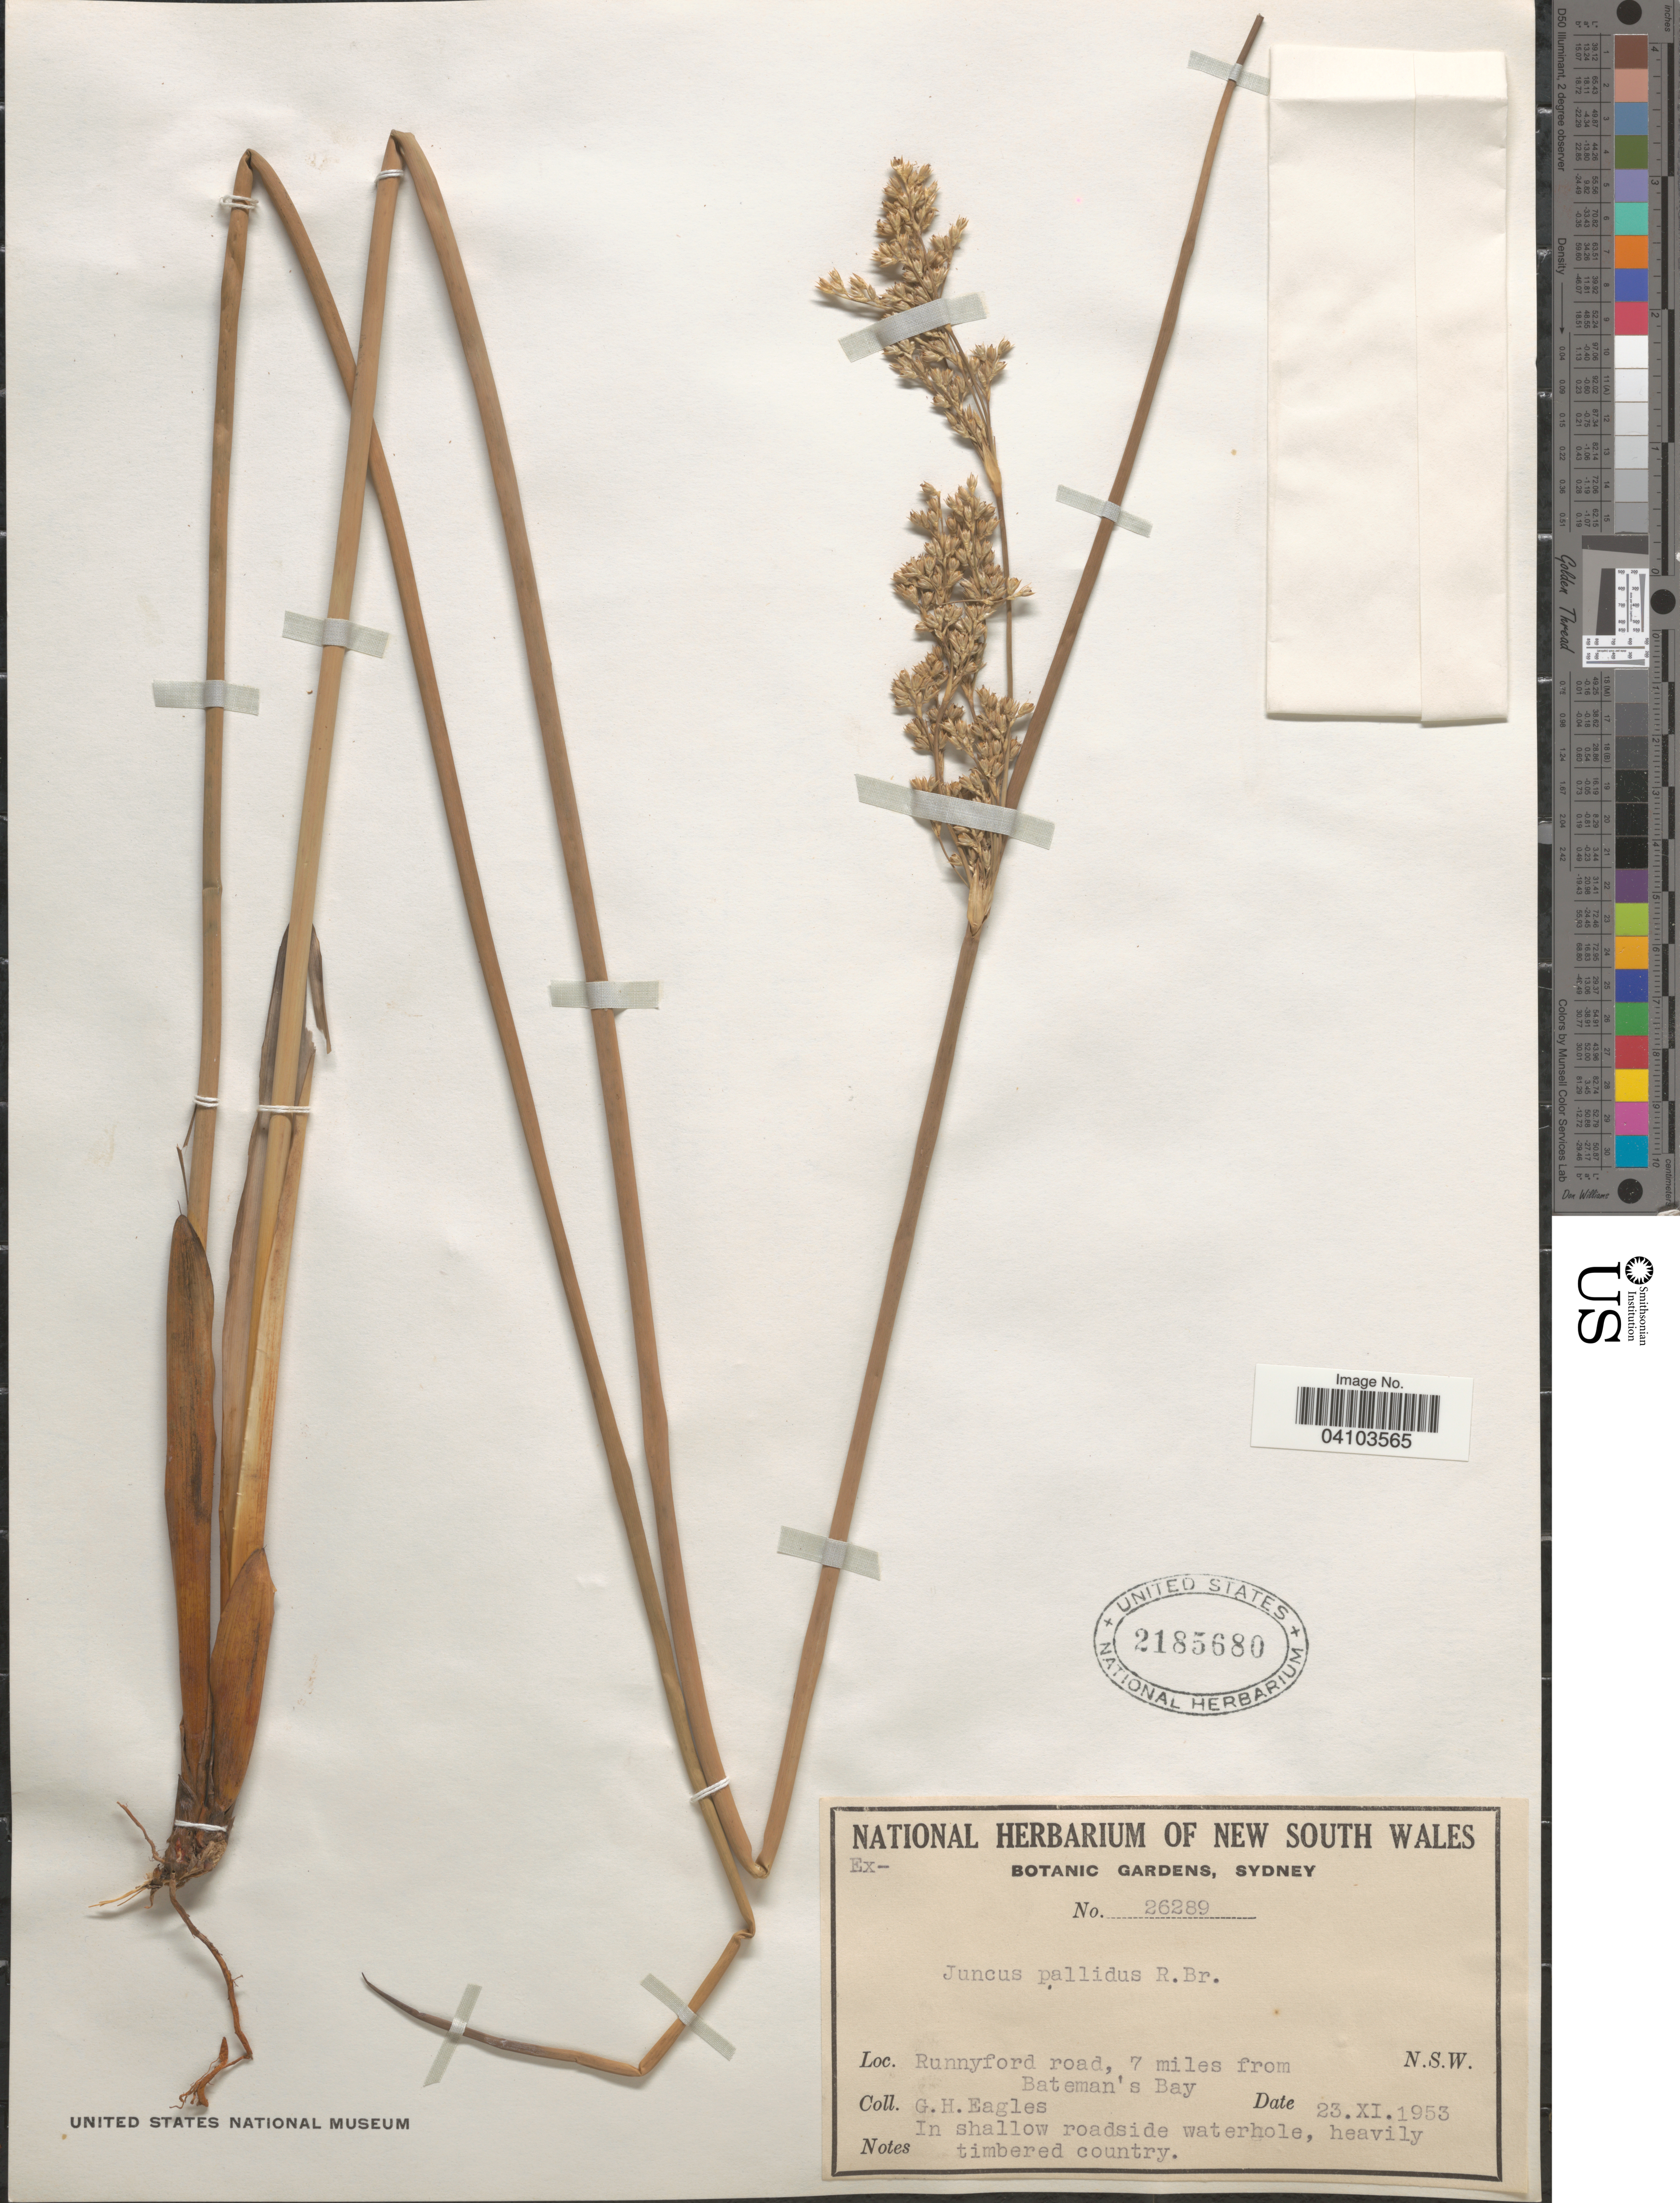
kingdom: Plantae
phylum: Tracheophyta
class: Liliopsida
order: Poales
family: Juncaceae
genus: Juncus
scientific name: Juncus pallidus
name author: R. Br.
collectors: G. Eagles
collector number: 26289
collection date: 1953-11-23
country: Australia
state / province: New South Wales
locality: Runnyford road, 7 miles from Bateman's Bay.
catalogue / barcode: US 2185680